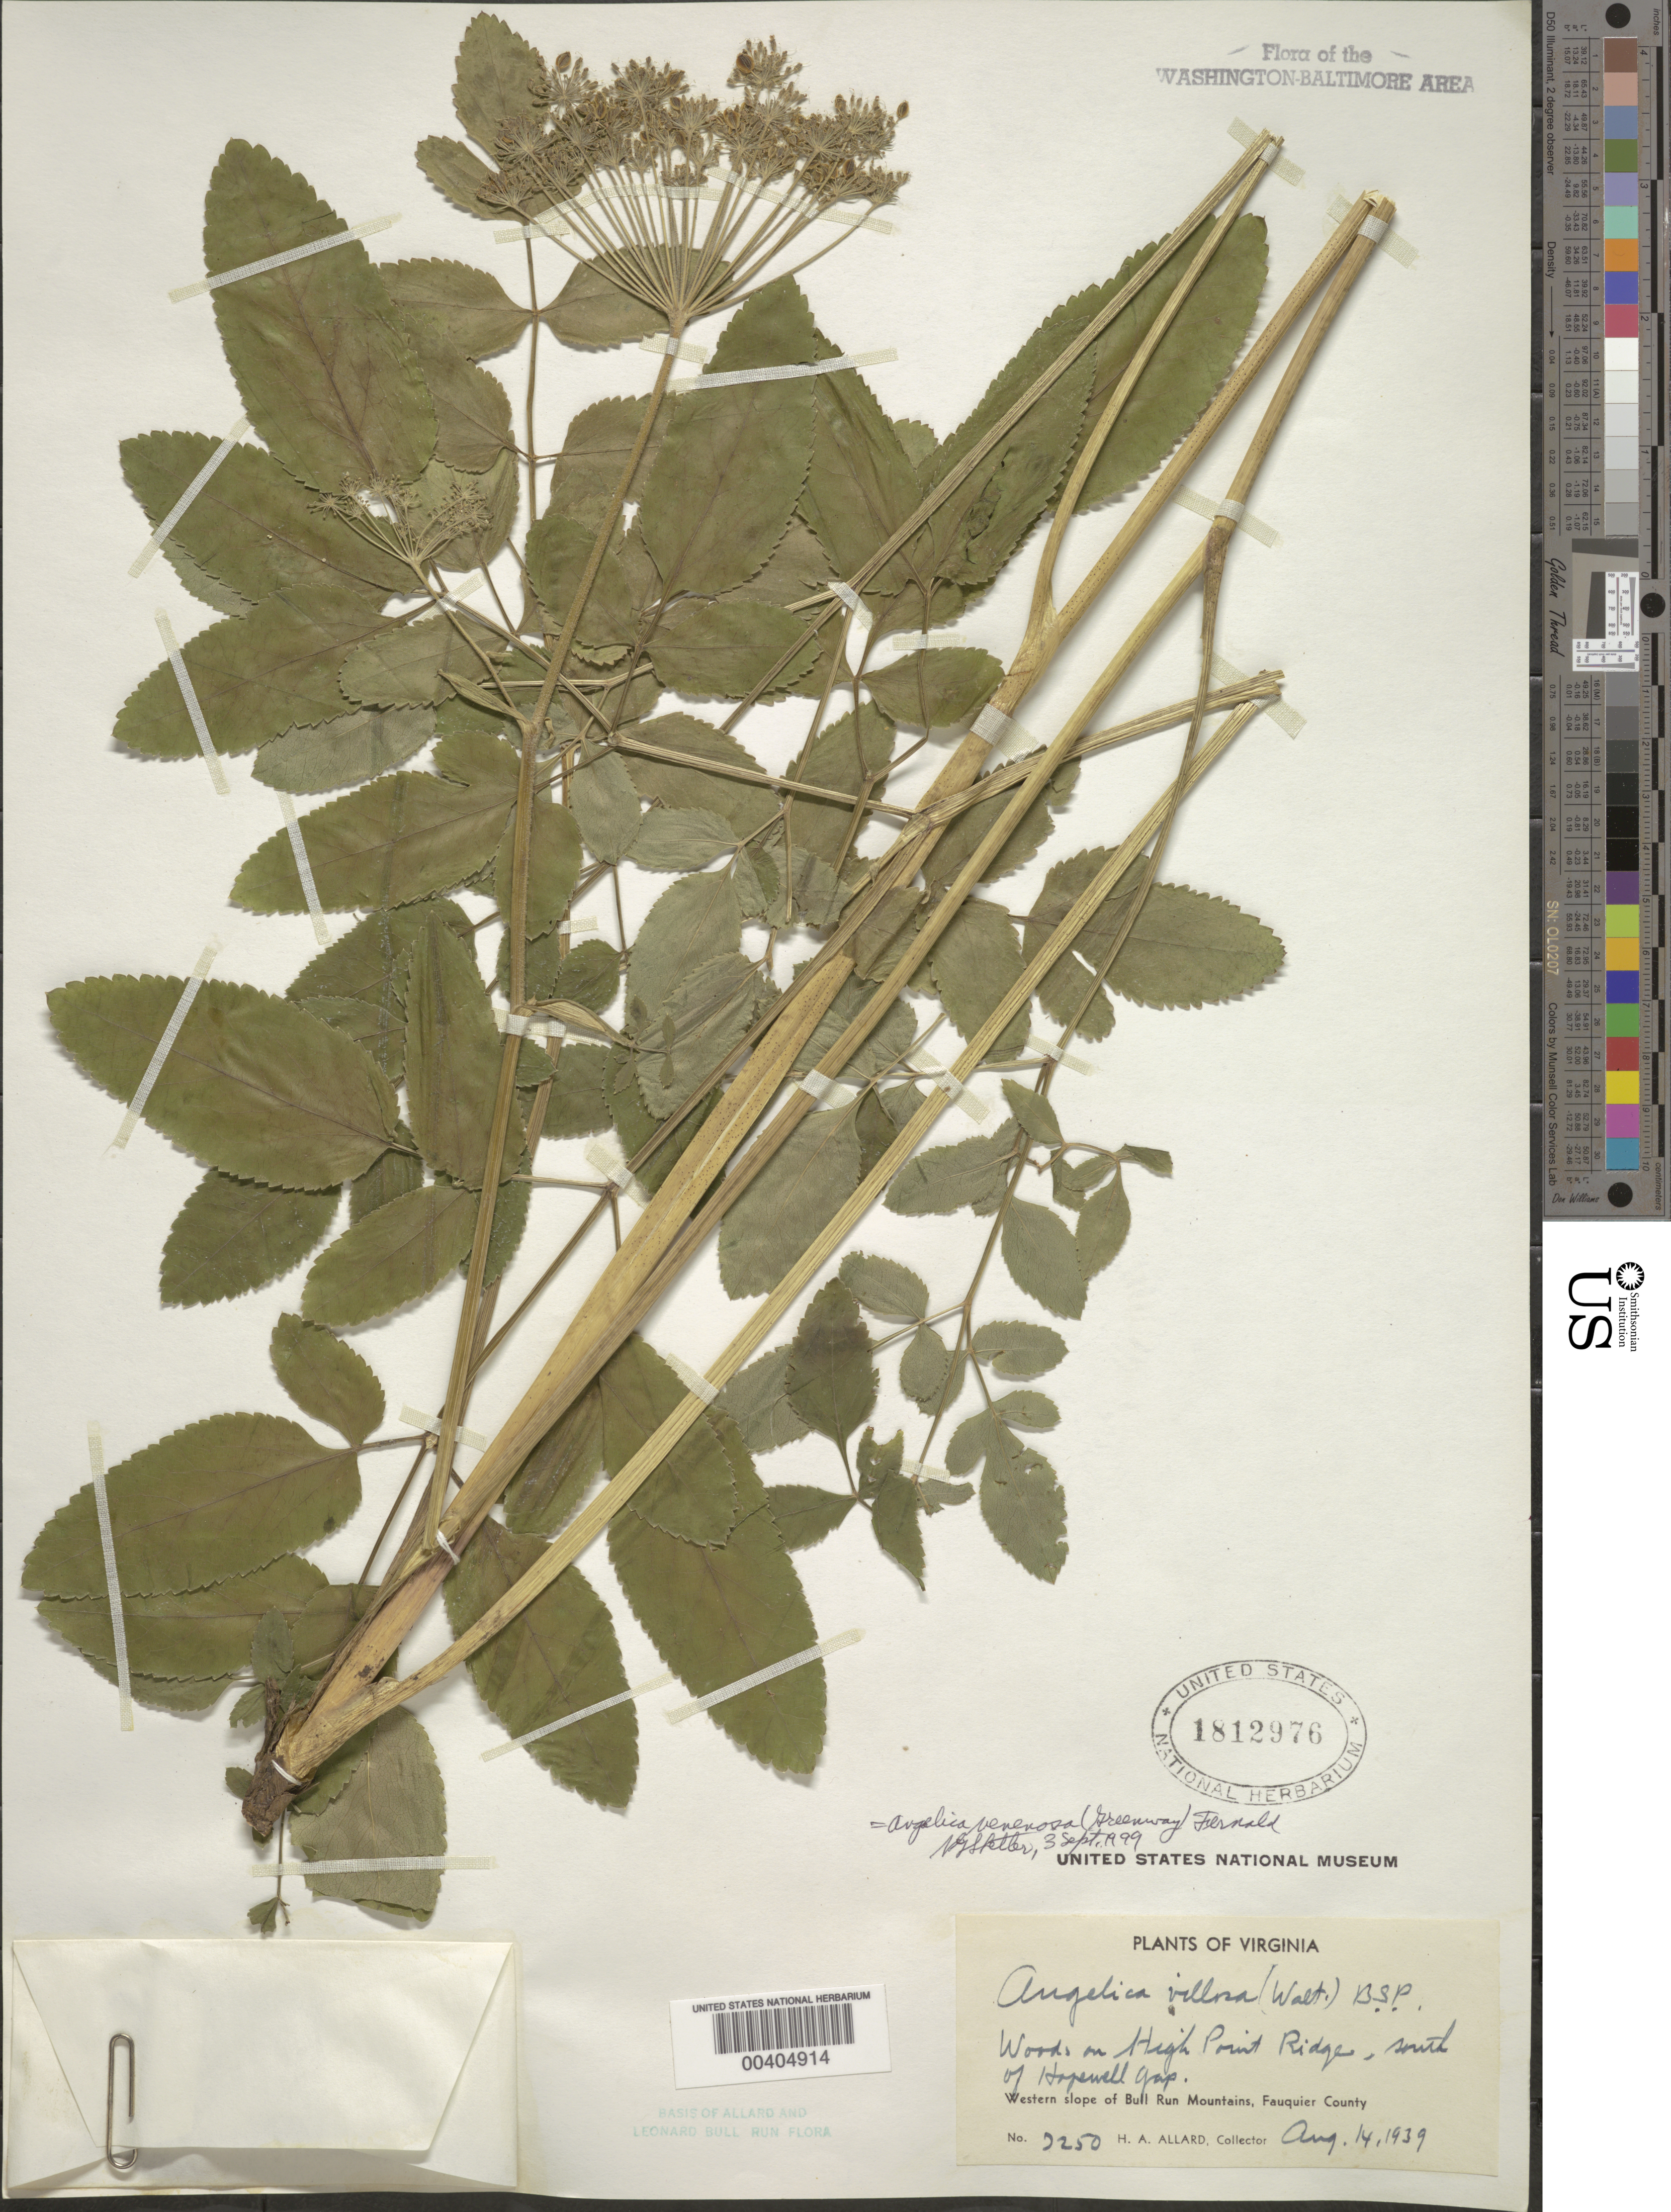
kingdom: Plantae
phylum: Tracheophyta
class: Magnoliopsida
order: Apiales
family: Apiaceae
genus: Angelica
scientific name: Angelica venenosa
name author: (Greenway) Fernald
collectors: H. A. Allard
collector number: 7250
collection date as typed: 14 Aug 1939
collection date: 1939-08-14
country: United States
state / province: Virginia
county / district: Fauquier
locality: High Point Ridge, south of Hopewell Gap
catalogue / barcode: US 1812976